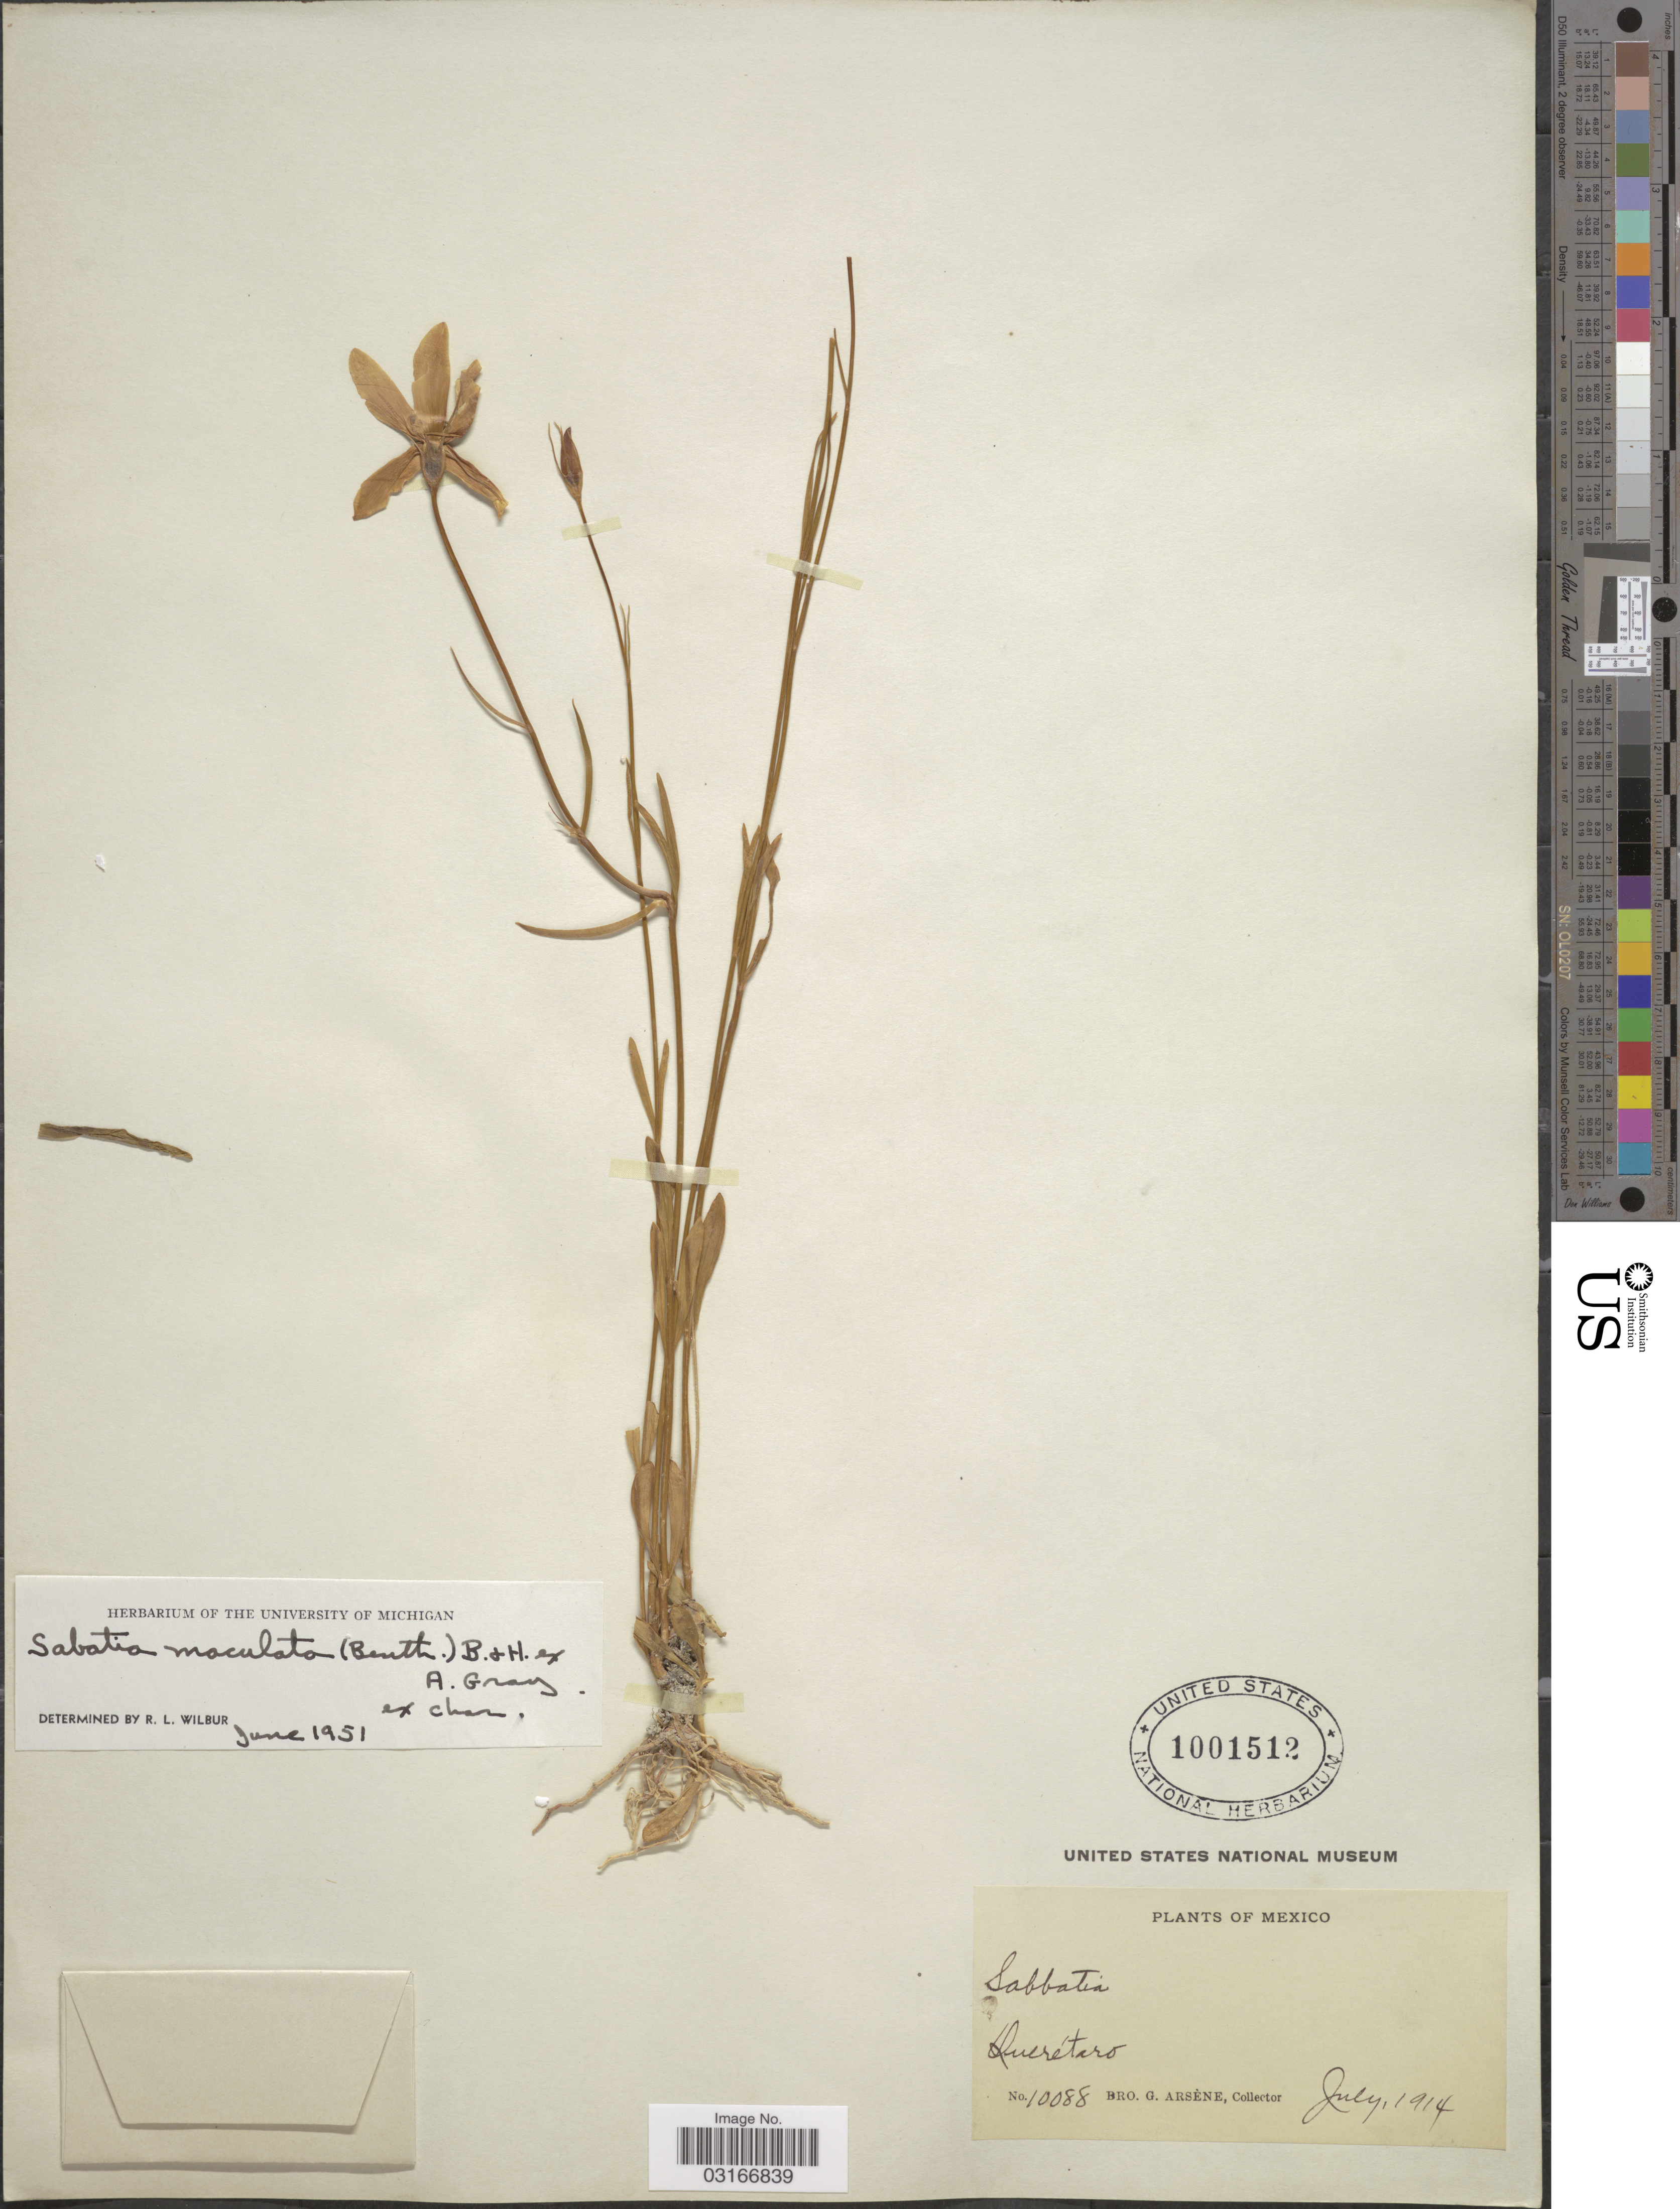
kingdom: Plantae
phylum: Tracheophyta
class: Magnoliopsida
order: Gentianales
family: Gentianaceae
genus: Sabatia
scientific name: Sabatia maculata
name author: (Benth.) Benth. & Hook. f.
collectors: Bro. G. Arsène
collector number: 10088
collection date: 1914-07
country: Mexico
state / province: Querétaro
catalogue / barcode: US 1001512